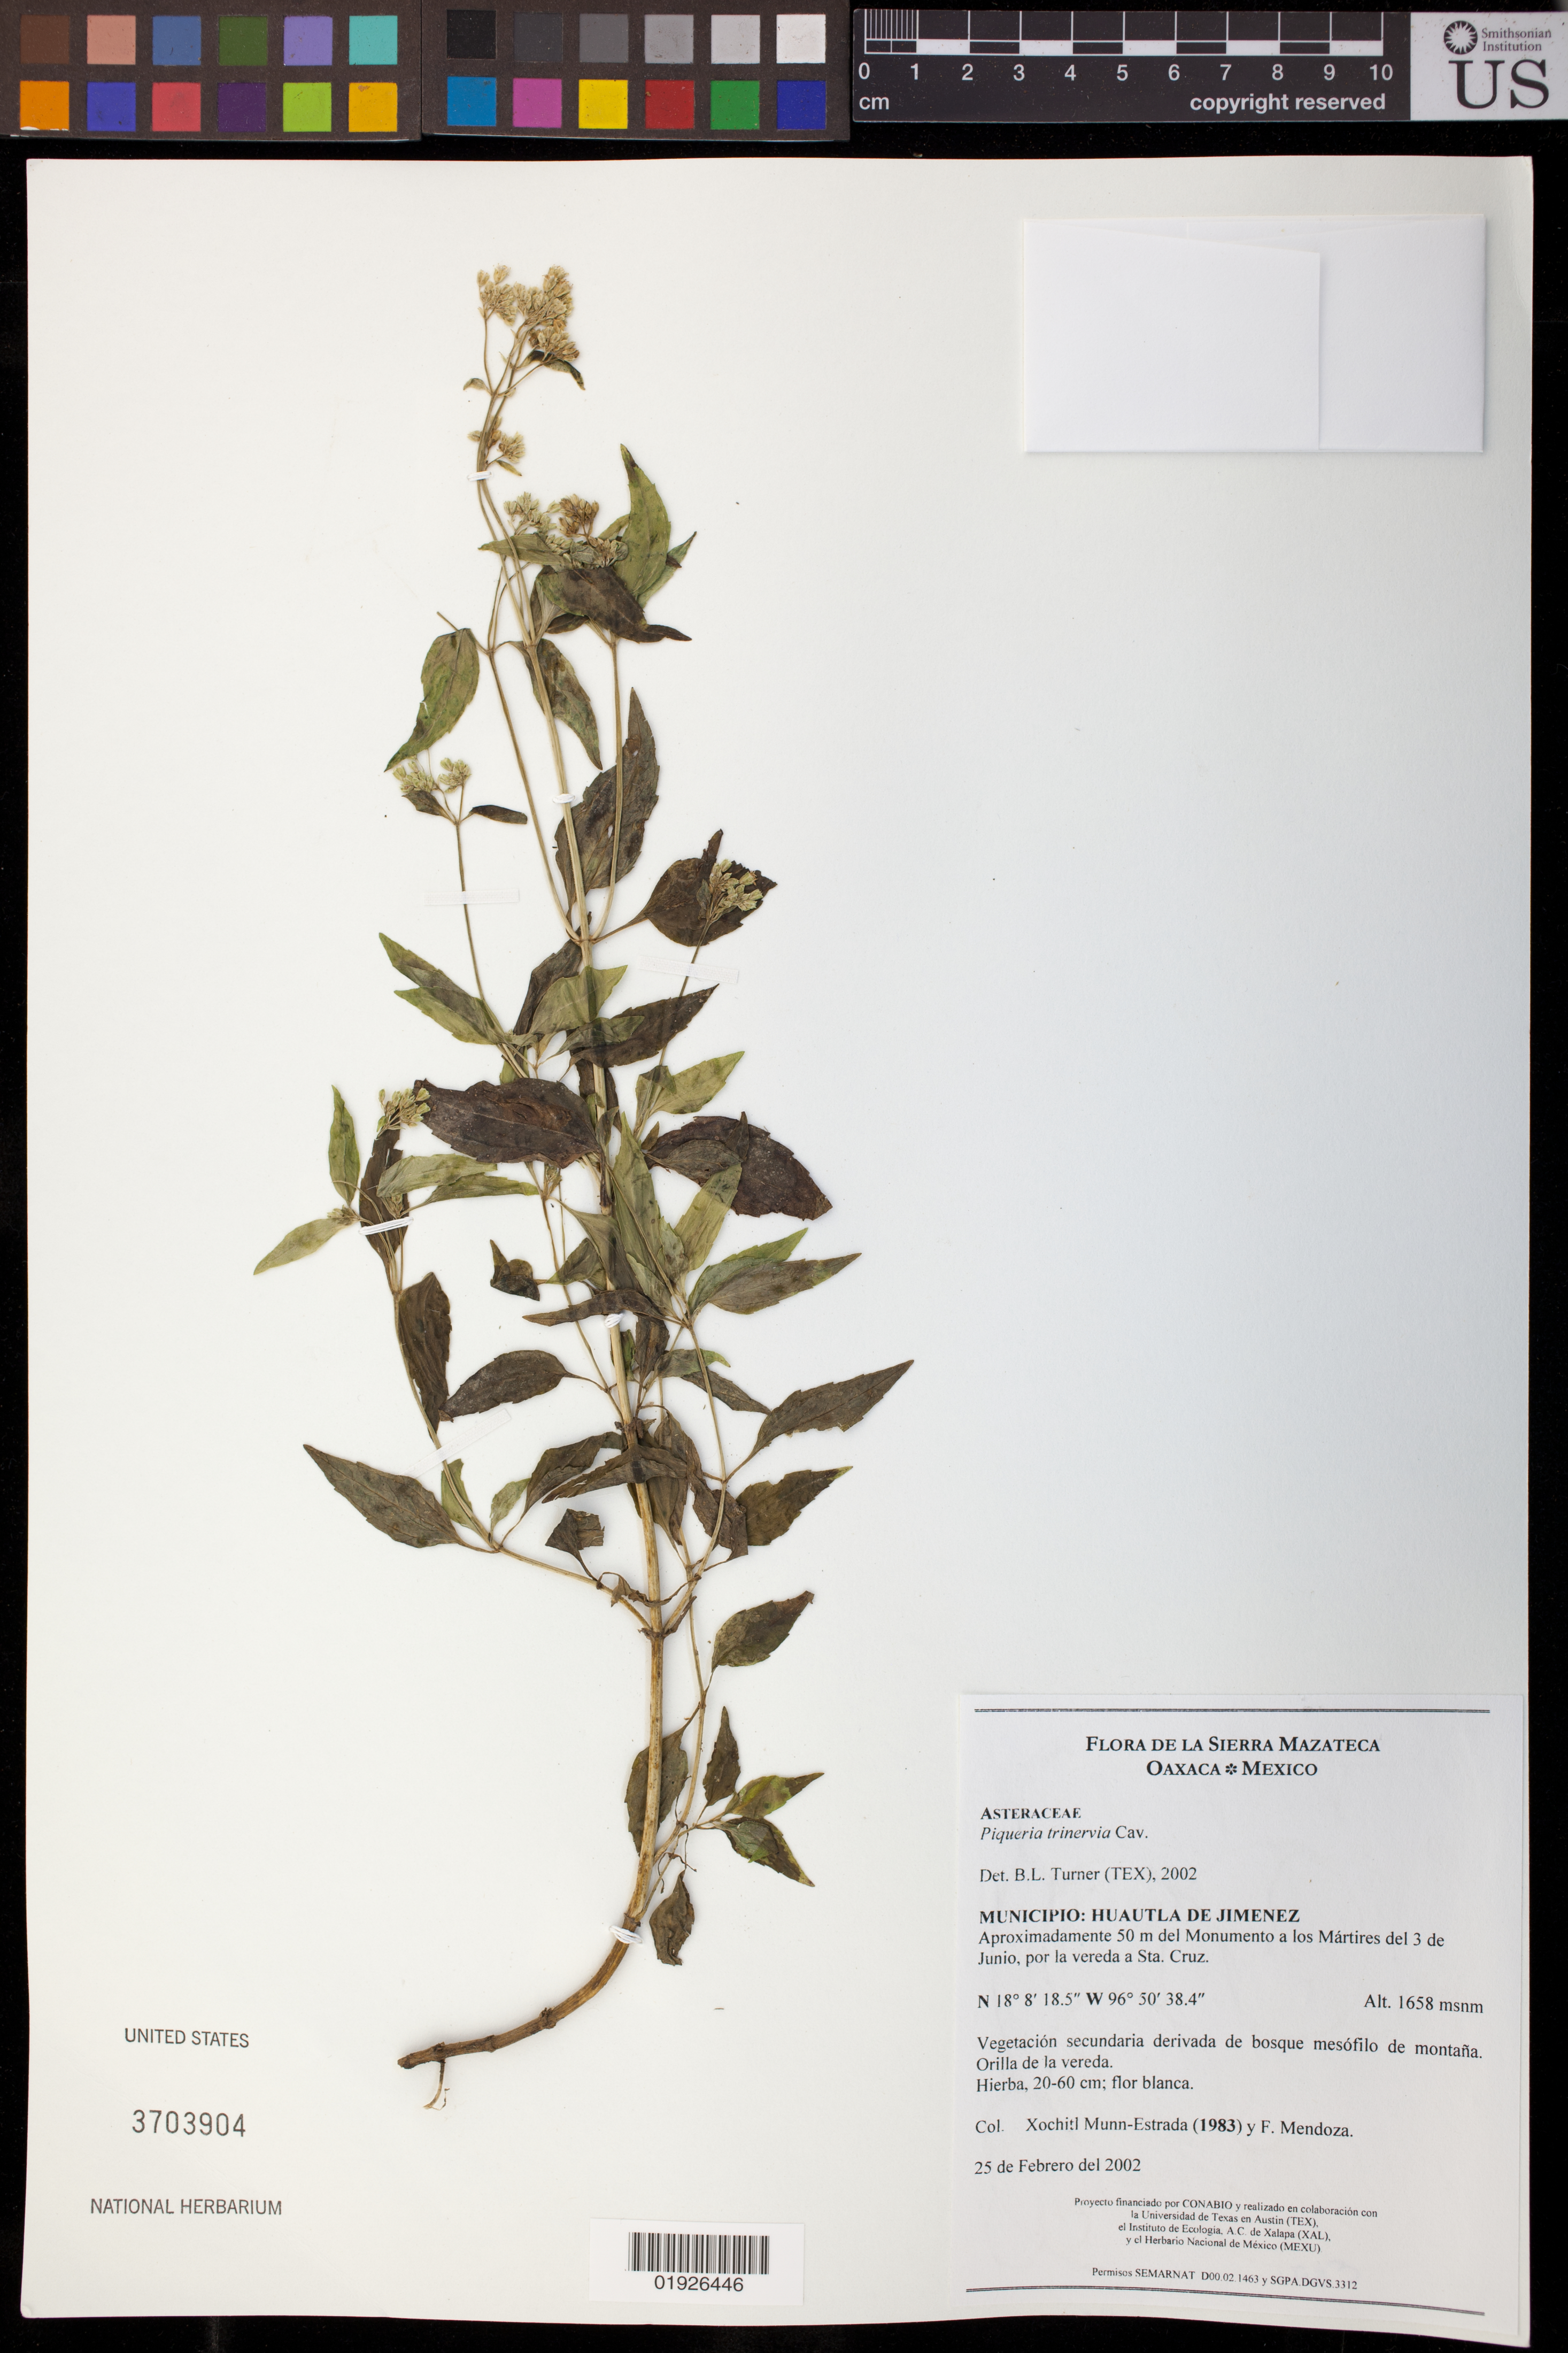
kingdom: Plantae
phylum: Tracheophyta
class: Magnoliopsida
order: Asterales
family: Asteraceae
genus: Piqueria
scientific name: Piqueria trinervia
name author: Cav.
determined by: Turner, B. L.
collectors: X. Munn-Estrada & F. Mendoza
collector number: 1983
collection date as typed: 25 de Febrero del 2002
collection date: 2002-02-25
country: Mexico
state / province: Oaxaca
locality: Municipio: Huautla de Jimenez. Aprox. 50 m del Monumento a los Martires del 3 de Junio, por la vereda a Sta. Cruz.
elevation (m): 1658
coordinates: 18 8 18.5 N, 96 50 38.4 W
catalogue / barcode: US 3703904